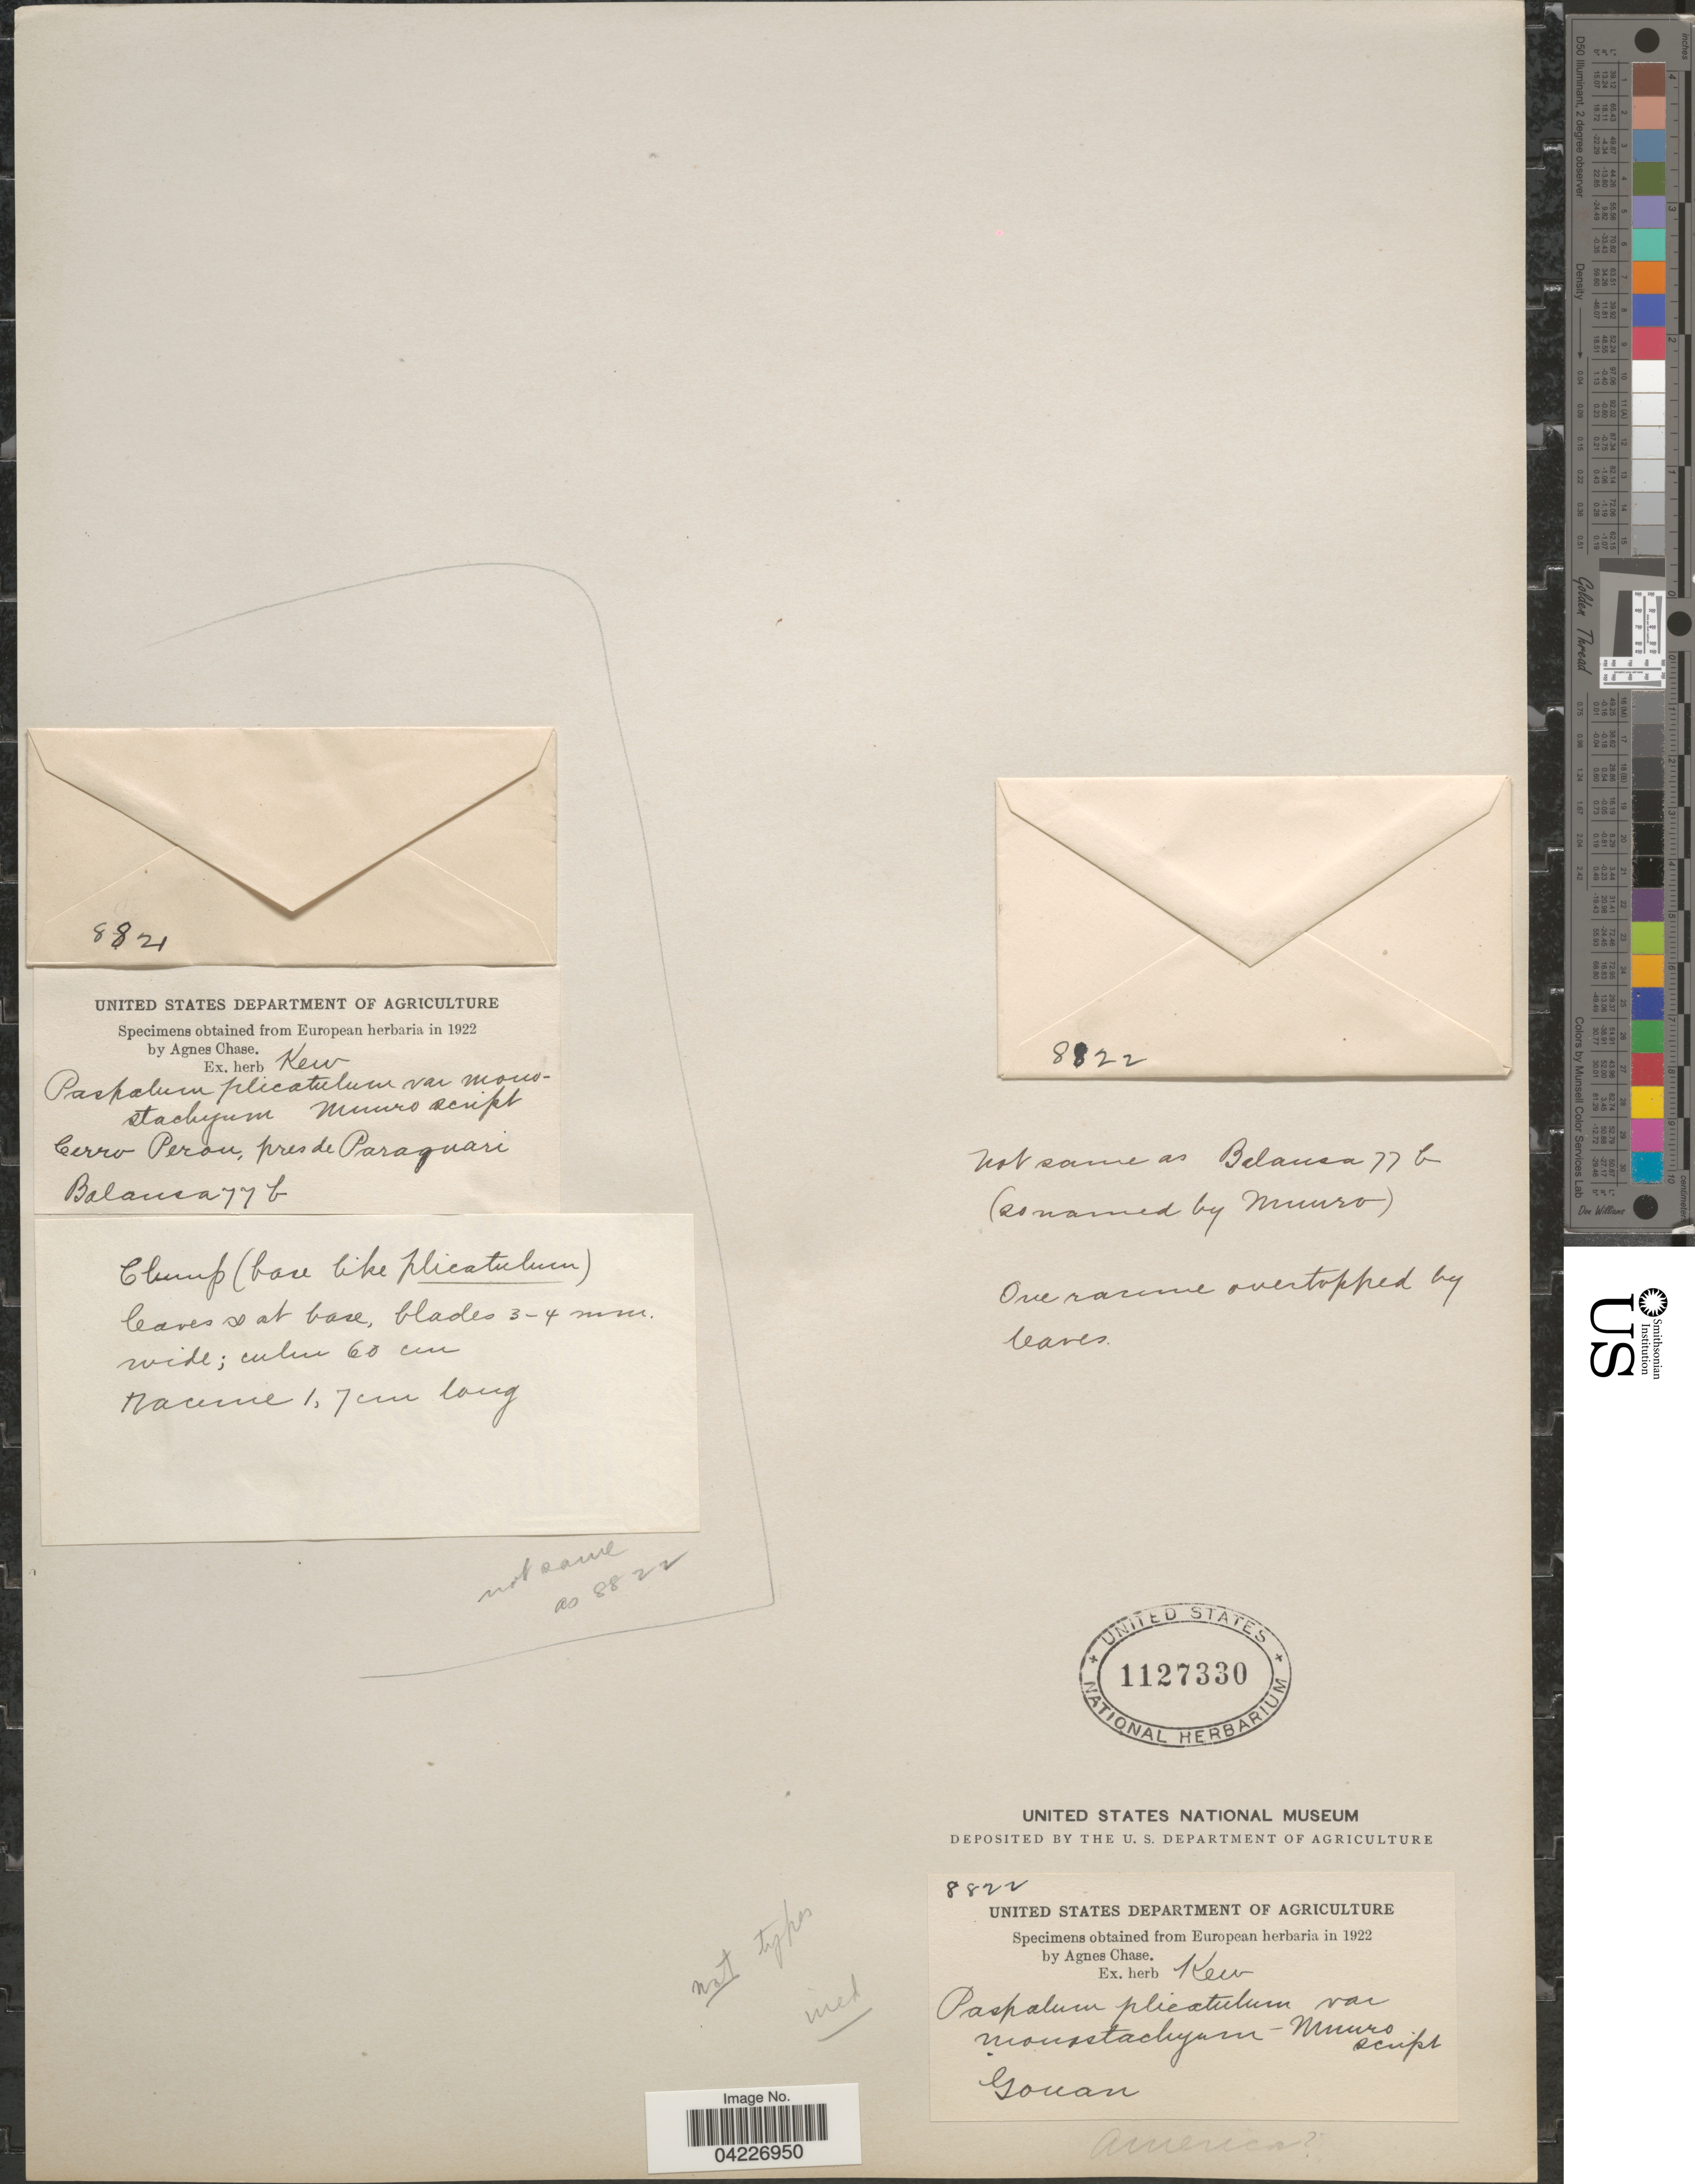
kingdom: Plantae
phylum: Tracheophyta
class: Liliopsida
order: Poales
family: Poaceae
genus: Paspalum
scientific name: Paspalum sp.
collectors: -. Gouan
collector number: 8822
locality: America [unsure placement].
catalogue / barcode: US 1127330